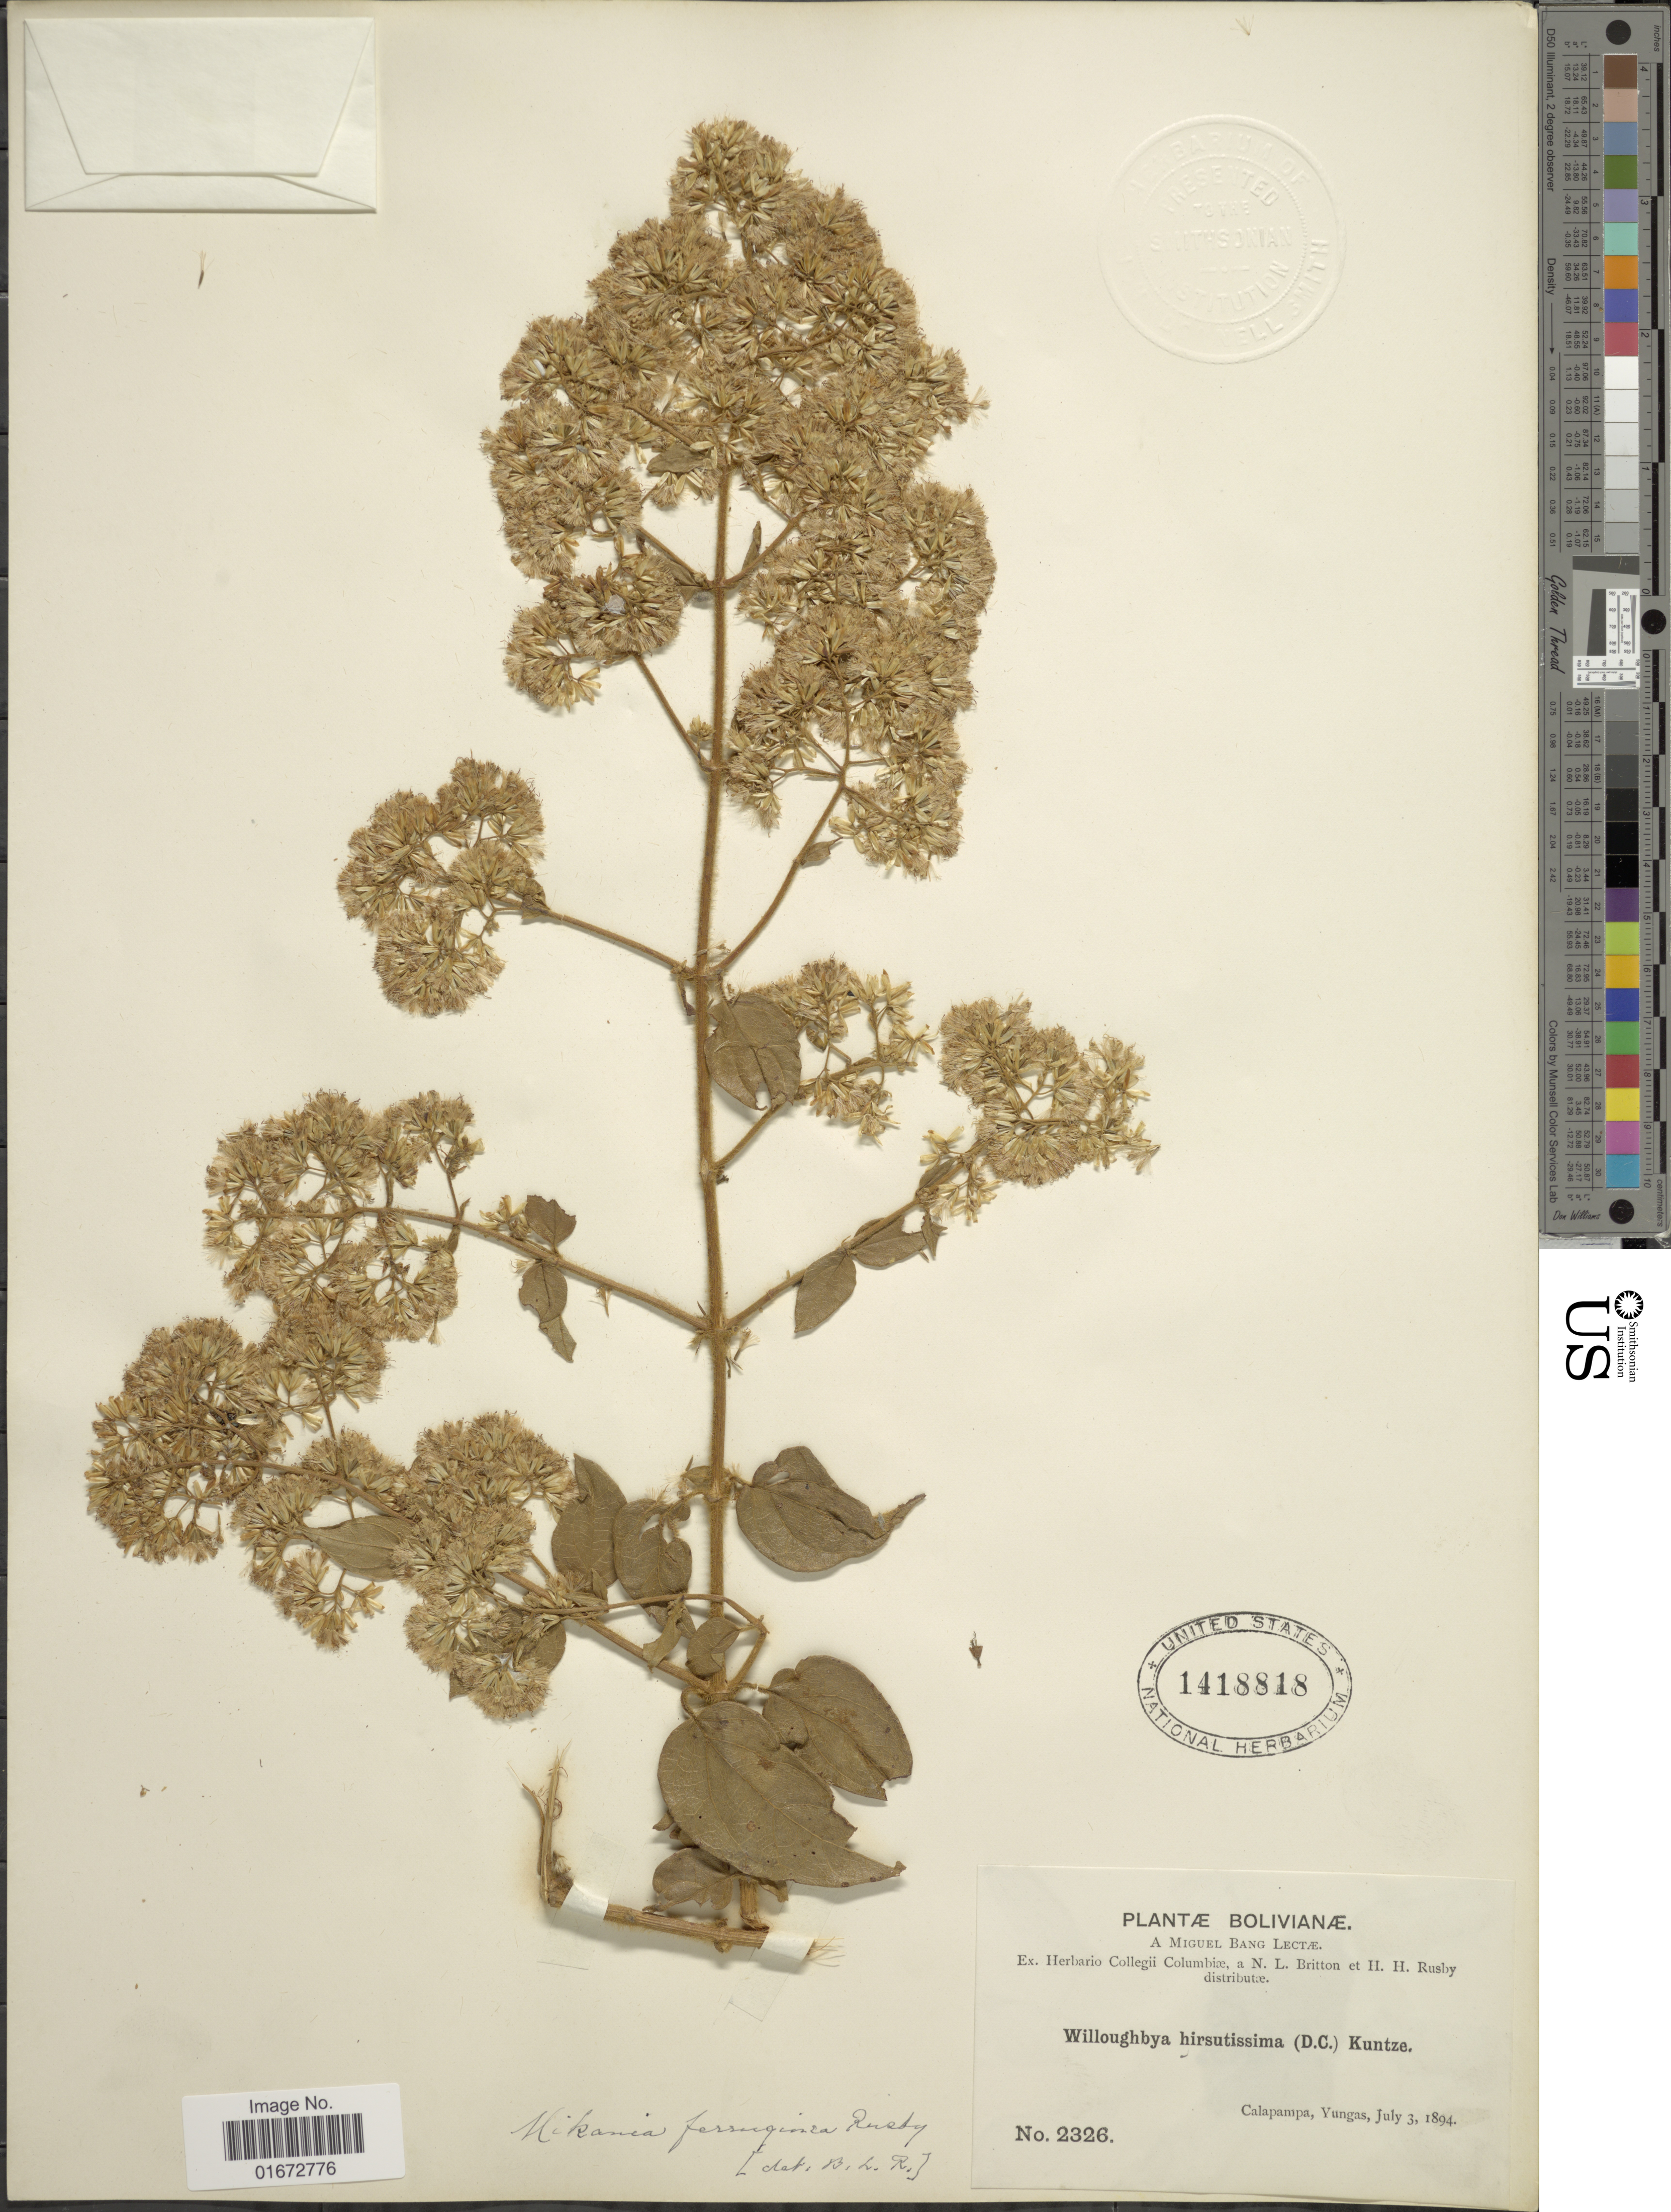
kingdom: Plantae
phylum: Tracheophyta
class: Magnoliopsida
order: Asterales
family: Asteraceae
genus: Mikania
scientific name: Mikania ferruginea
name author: (Rusby) Buchtien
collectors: M. Bang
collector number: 2326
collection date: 1894-07-03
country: Bolivia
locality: Calapampa, Yungas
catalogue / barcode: US 1418818